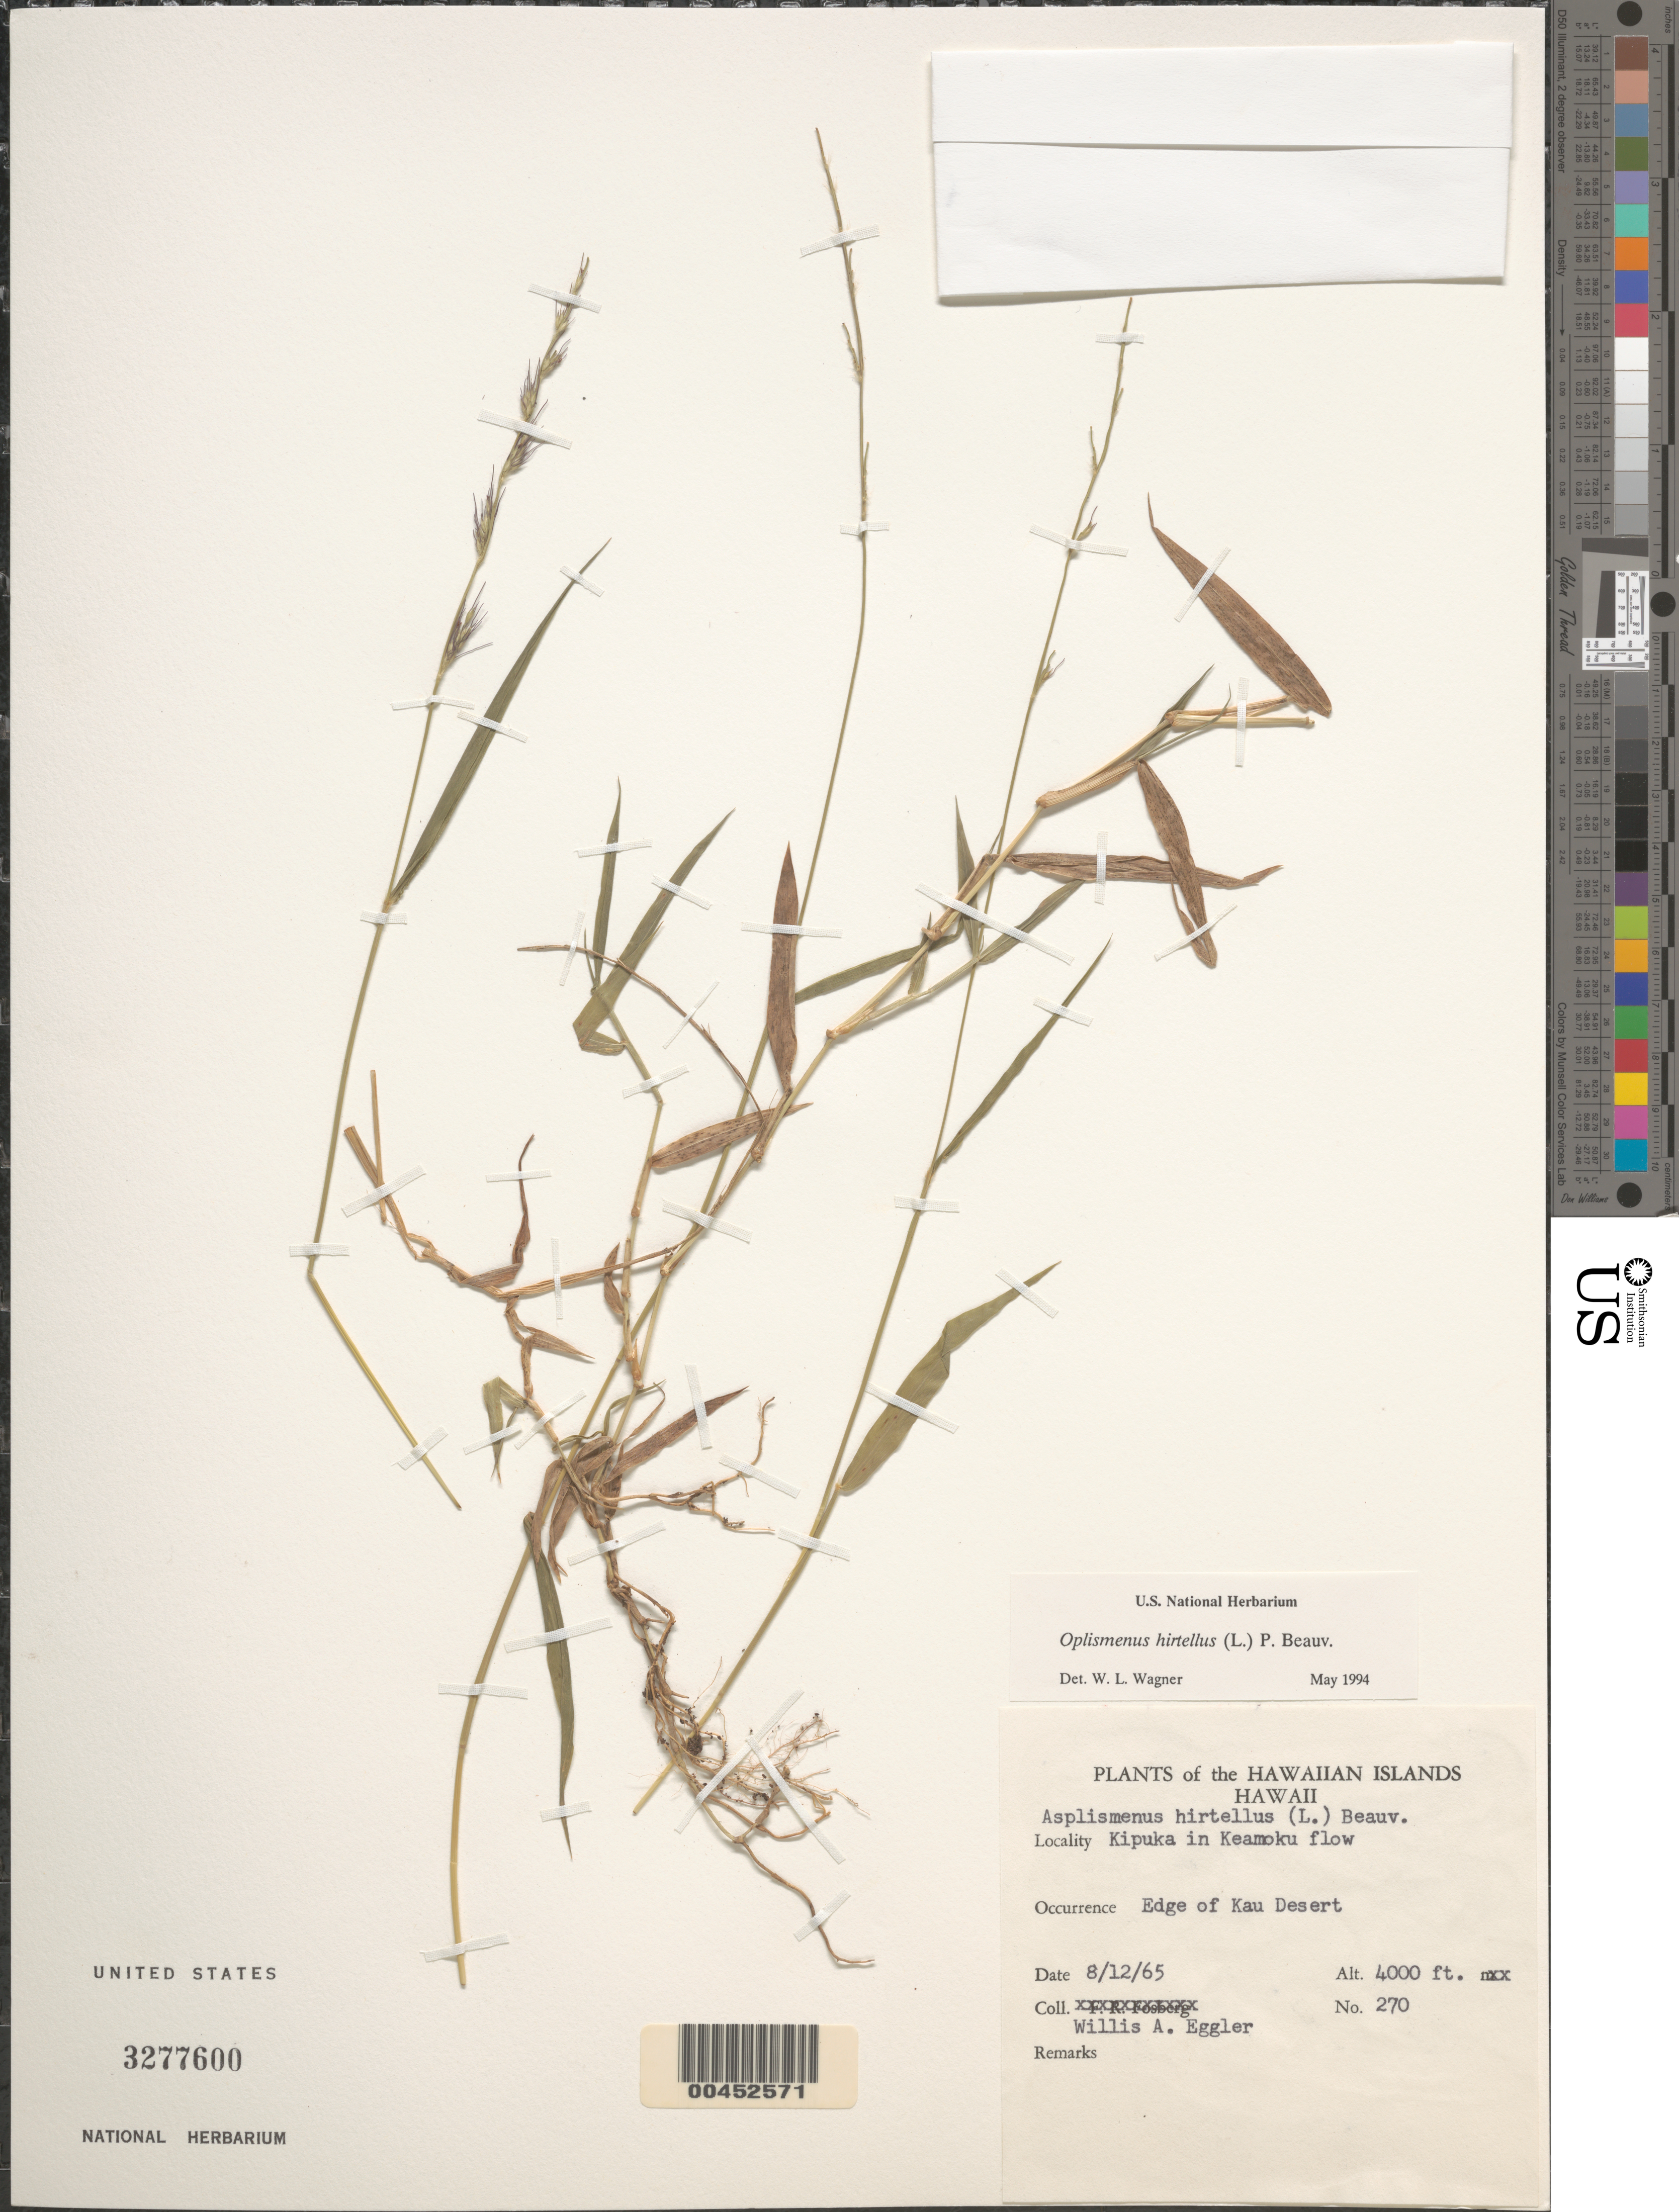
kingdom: Plantae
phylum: Tracheophyta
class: Liliopsida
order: Poales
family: Poaceae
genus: Oplismenus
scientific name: Oplismenus hirtellus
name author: (L.) P. Beauv.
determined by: Wagner, W. L., (BOT), Smithsonian Institution - National Museum of Natural History (UNITED STATES)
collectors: W. A. Eggler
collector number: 270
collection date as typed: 12 Aug 1965 or 8 Dec 1965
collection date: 1965-08-12 or 1965-12-08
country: United States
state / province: Hawaii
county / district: Hawaii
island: Hawaii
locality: Kipuka in Keamoku flow, edge of Kau Desert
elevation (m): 1219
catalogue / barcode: US 3277600